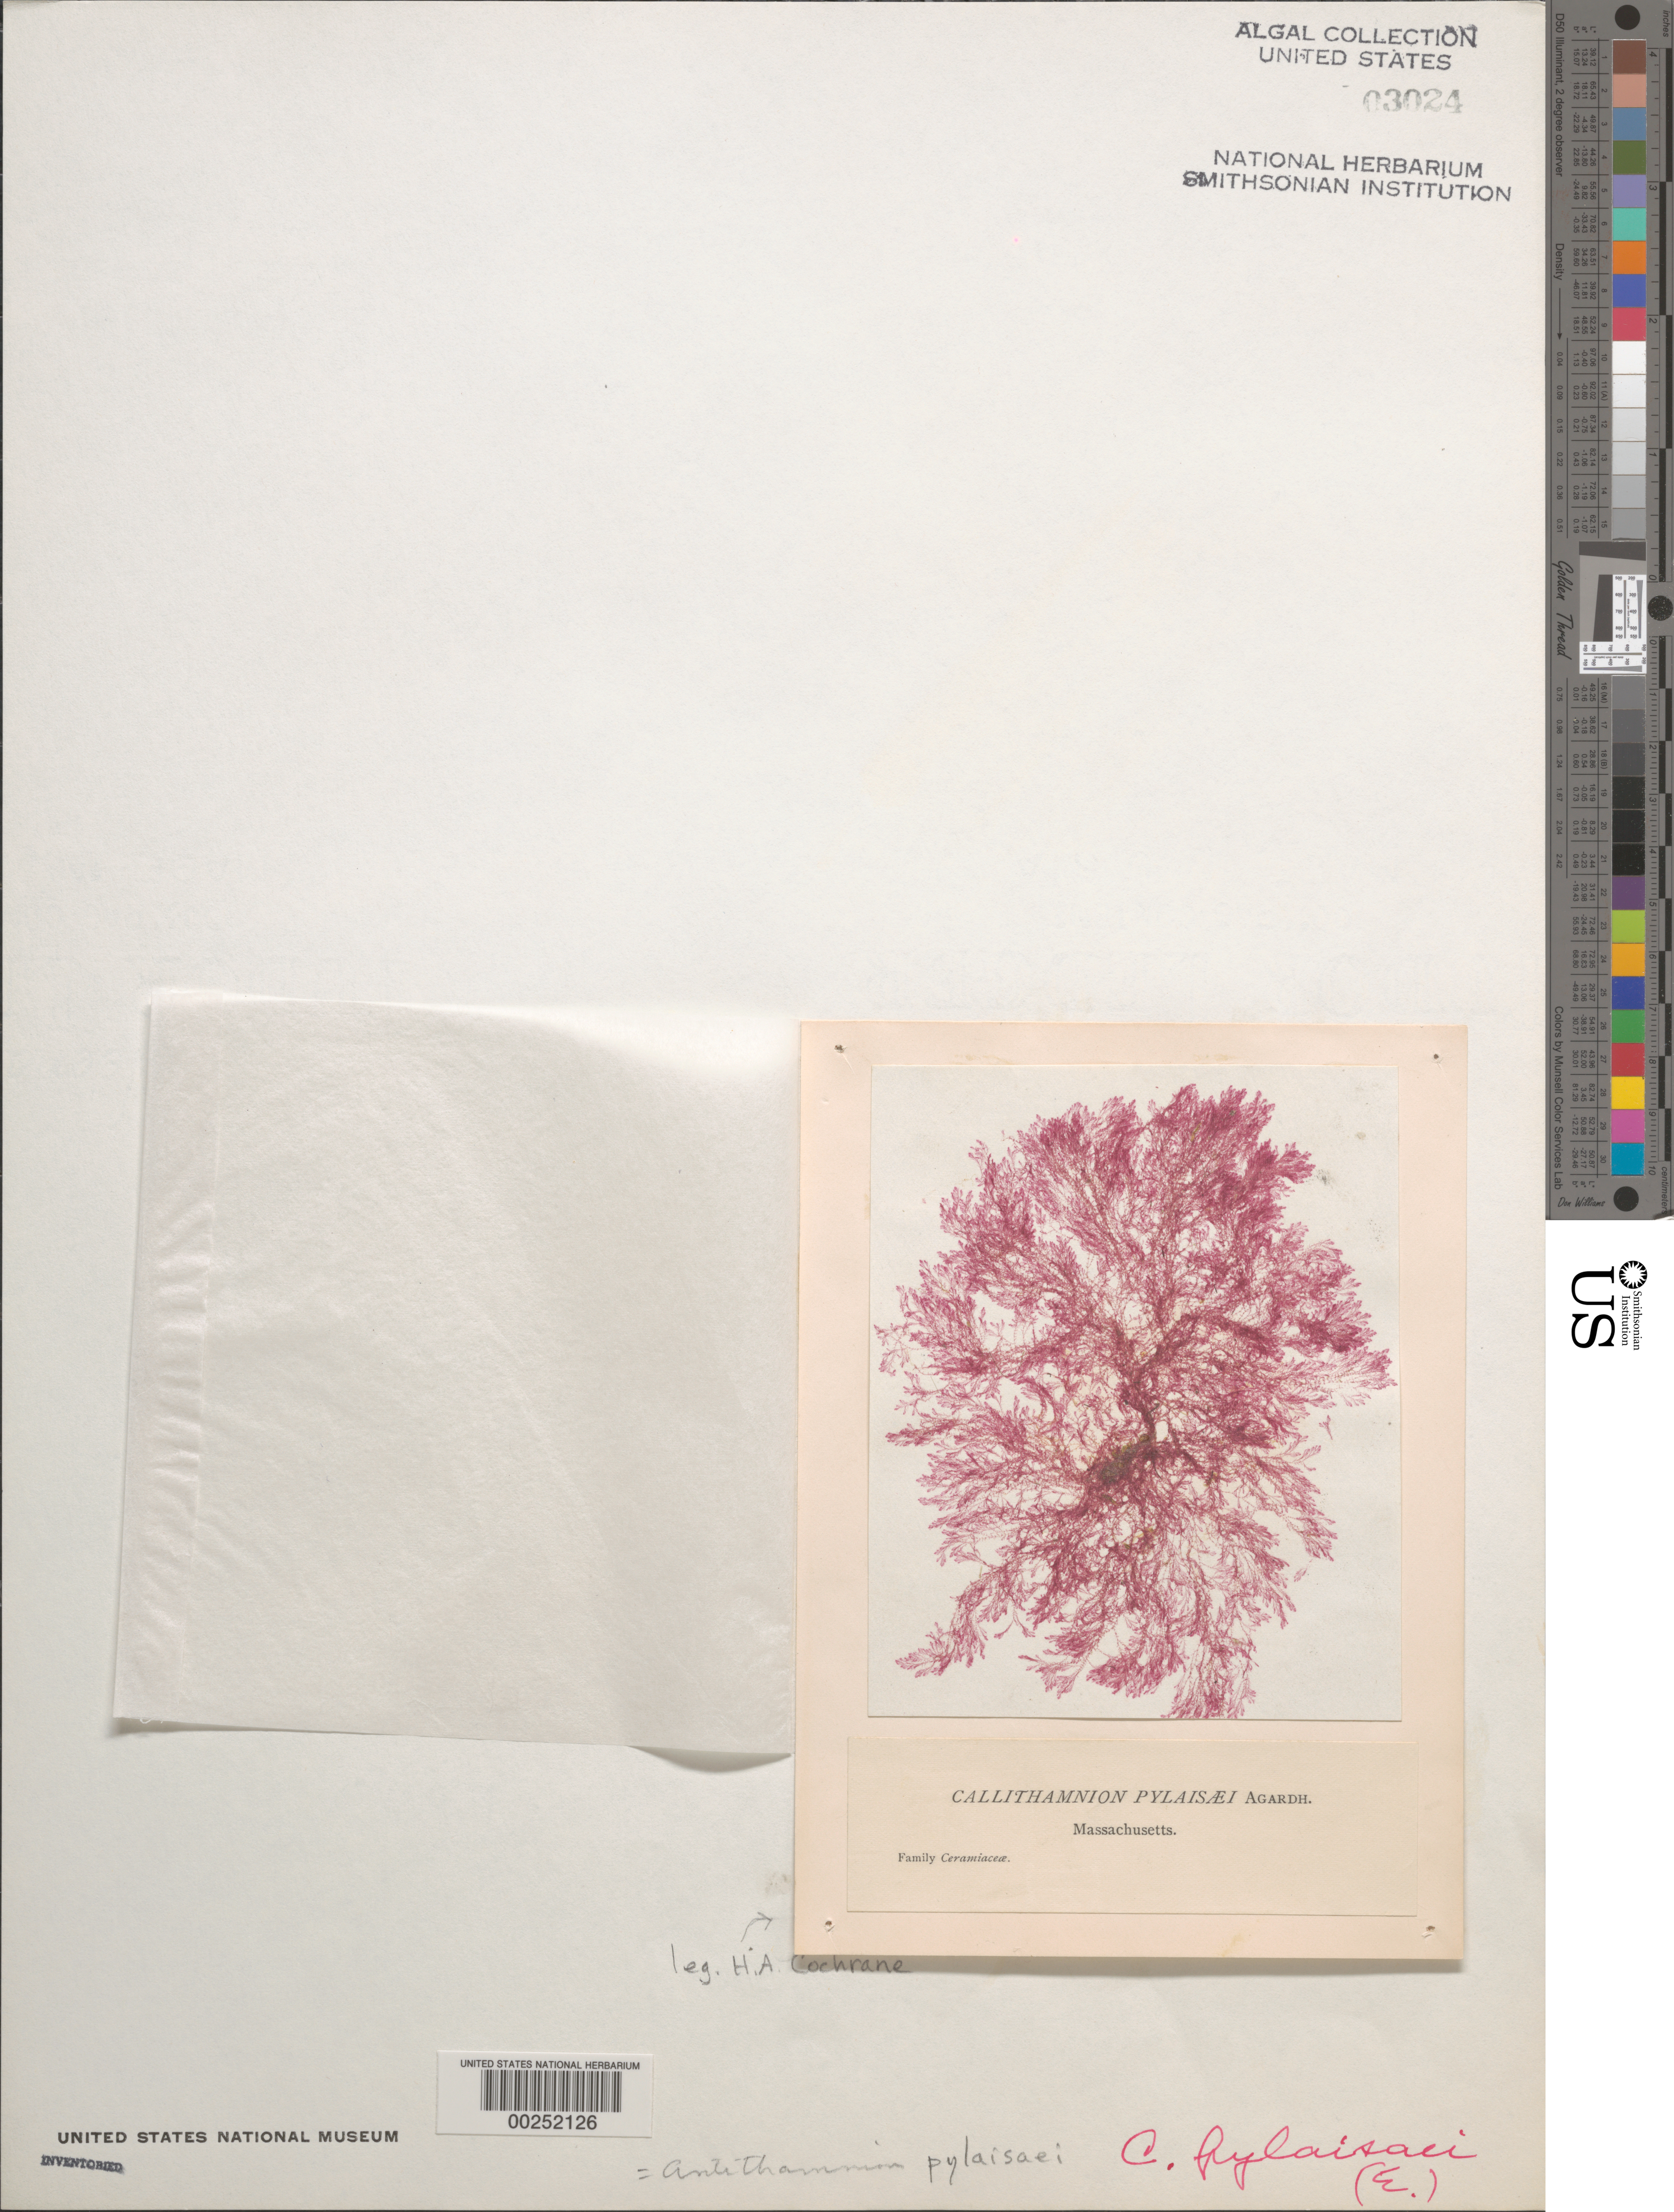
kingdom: Plantae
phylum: Rhodophyta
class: Florideophyceae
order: Ceramiales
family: Ceramiaceae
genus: Scagelia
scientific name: Scagelia pylaisaei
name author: (Montagne) M.J. Wynne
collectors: H. Cochrane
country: United States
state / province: Massachusetts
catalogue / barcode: US 3024